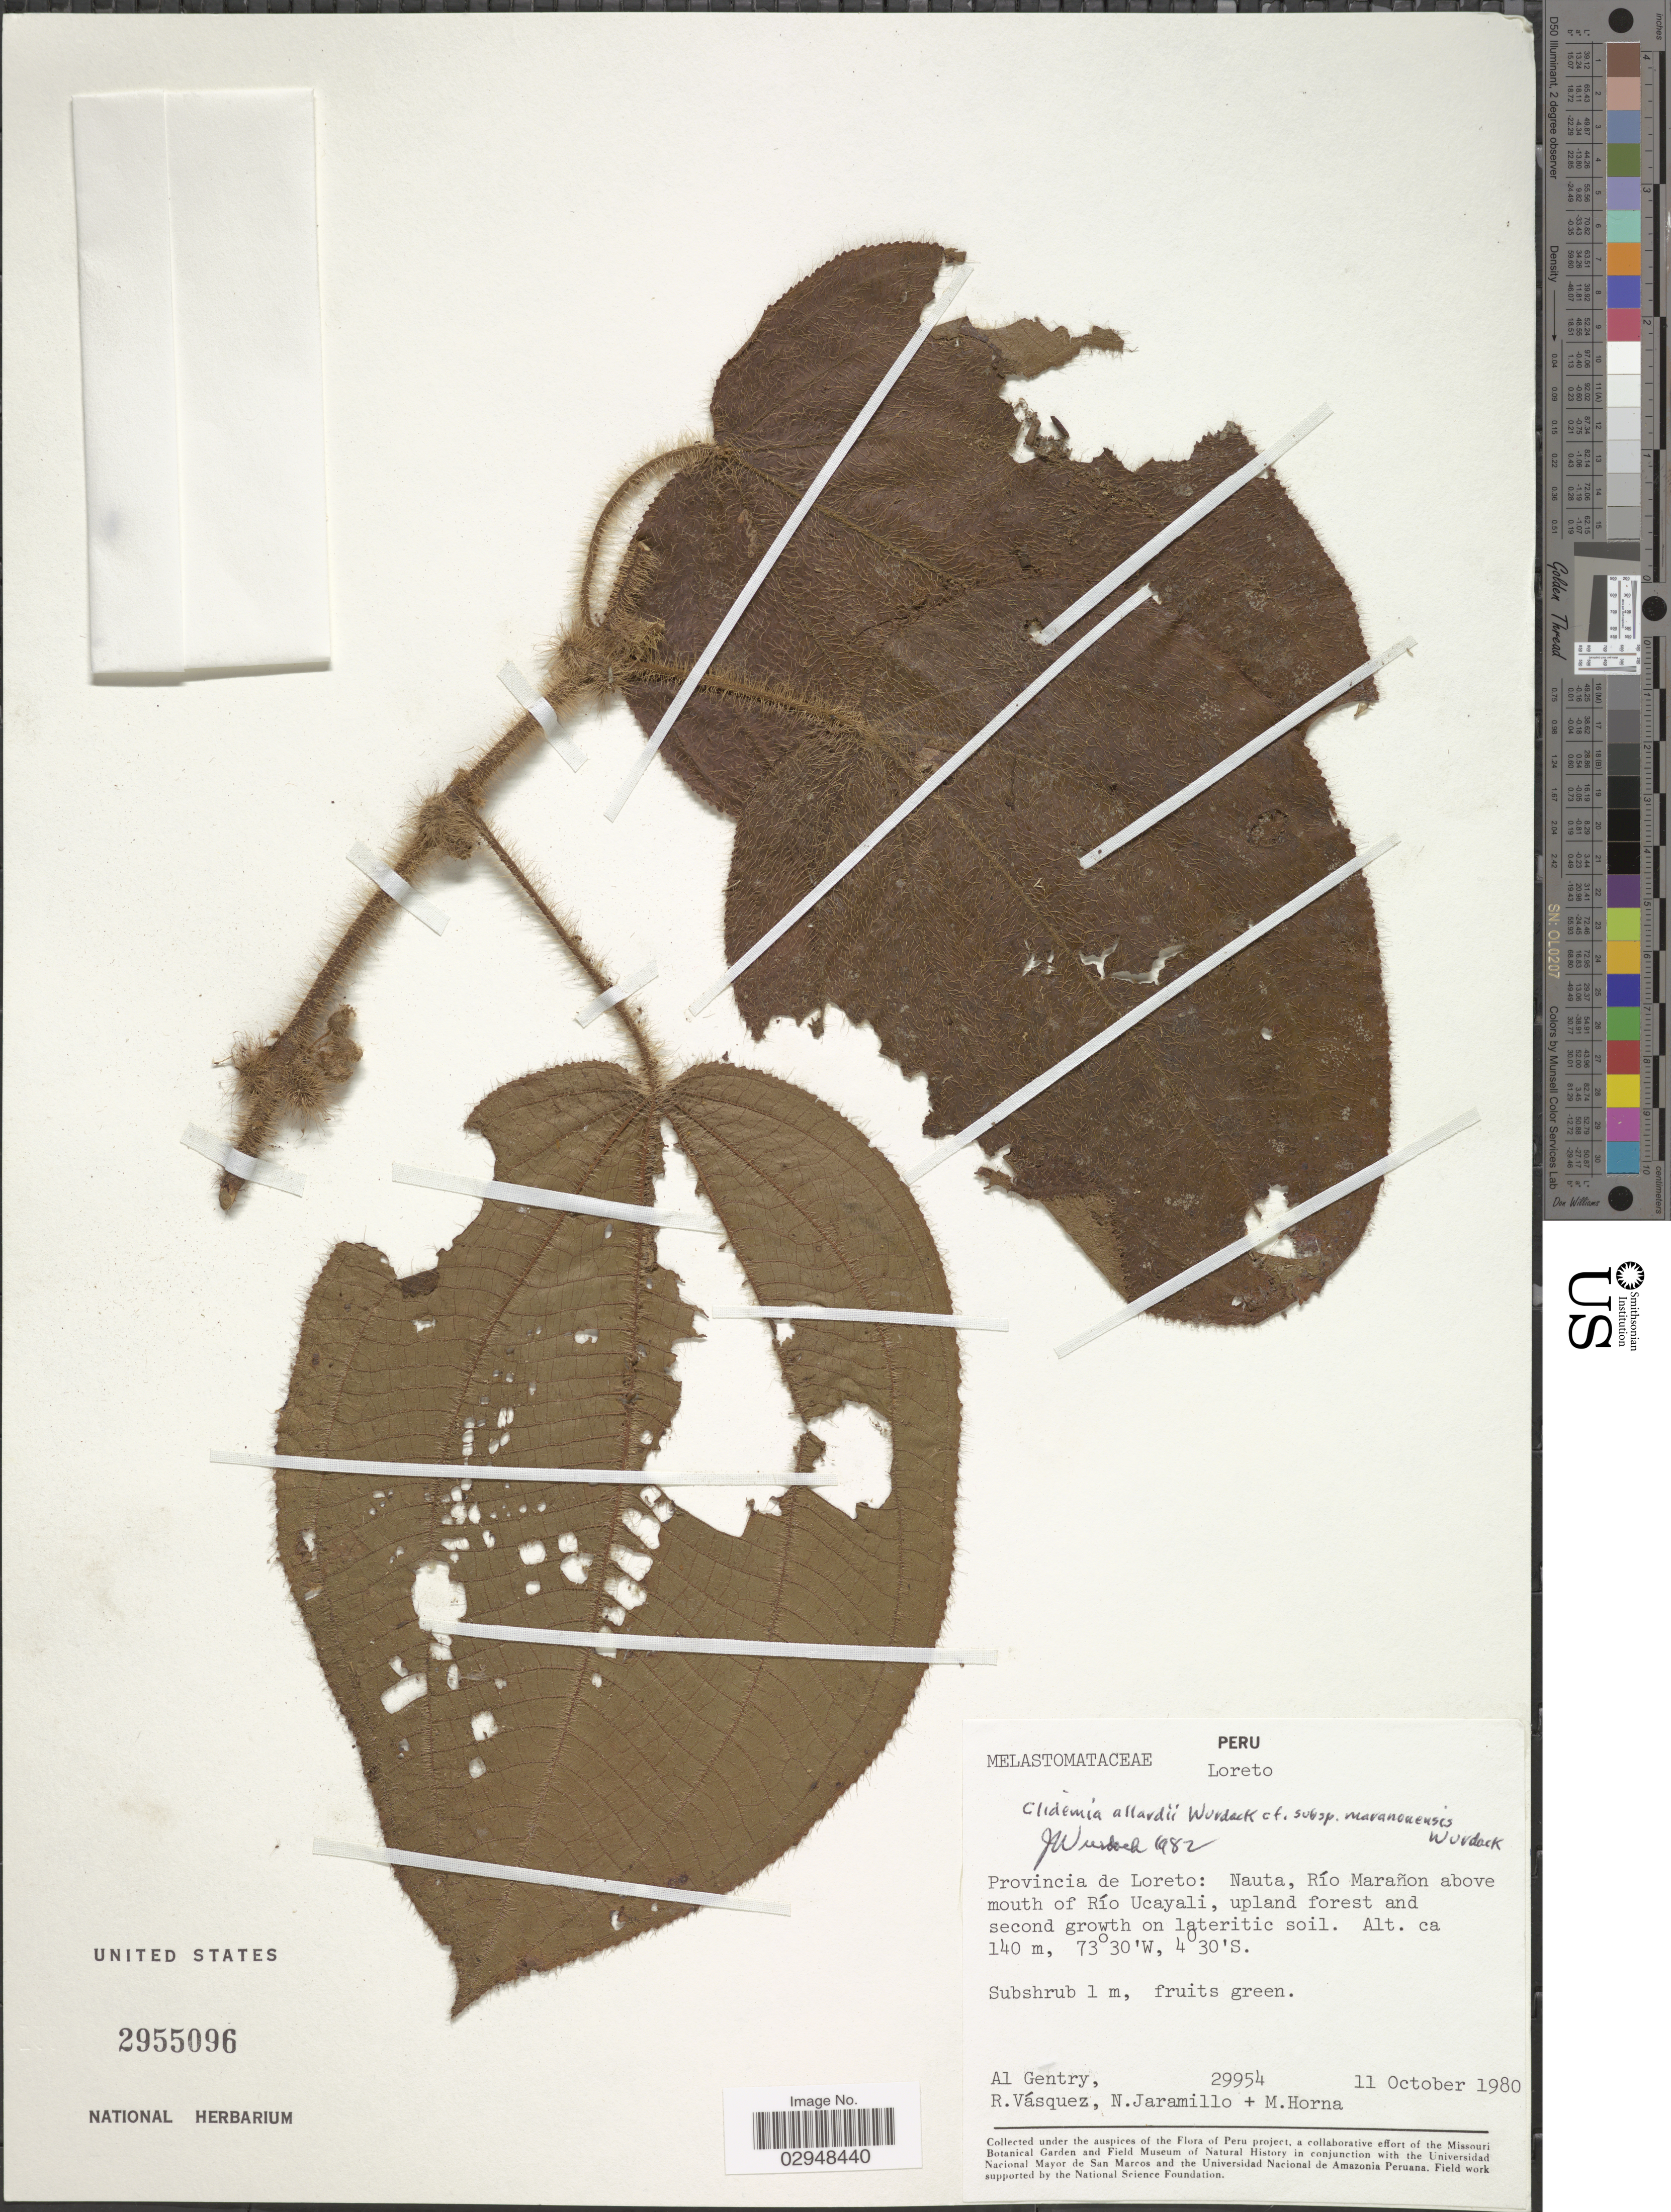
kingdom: Plantae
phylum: Tracheophyta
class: Magnoliopsida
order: Myrtales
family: Melastomataceae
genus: Clidemia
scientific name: Clidemia allardii subsp. maranonensis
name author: Wurdack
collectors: A. H. Gentry, R. Vásquez, N. Jaramillo & M. Horna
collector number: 29954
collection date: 1980-10-11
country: Peru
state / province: Loreto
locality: Nauta, Río Marañon above mouth of Río Ucayali.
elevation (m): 140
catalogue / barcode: US 2955096